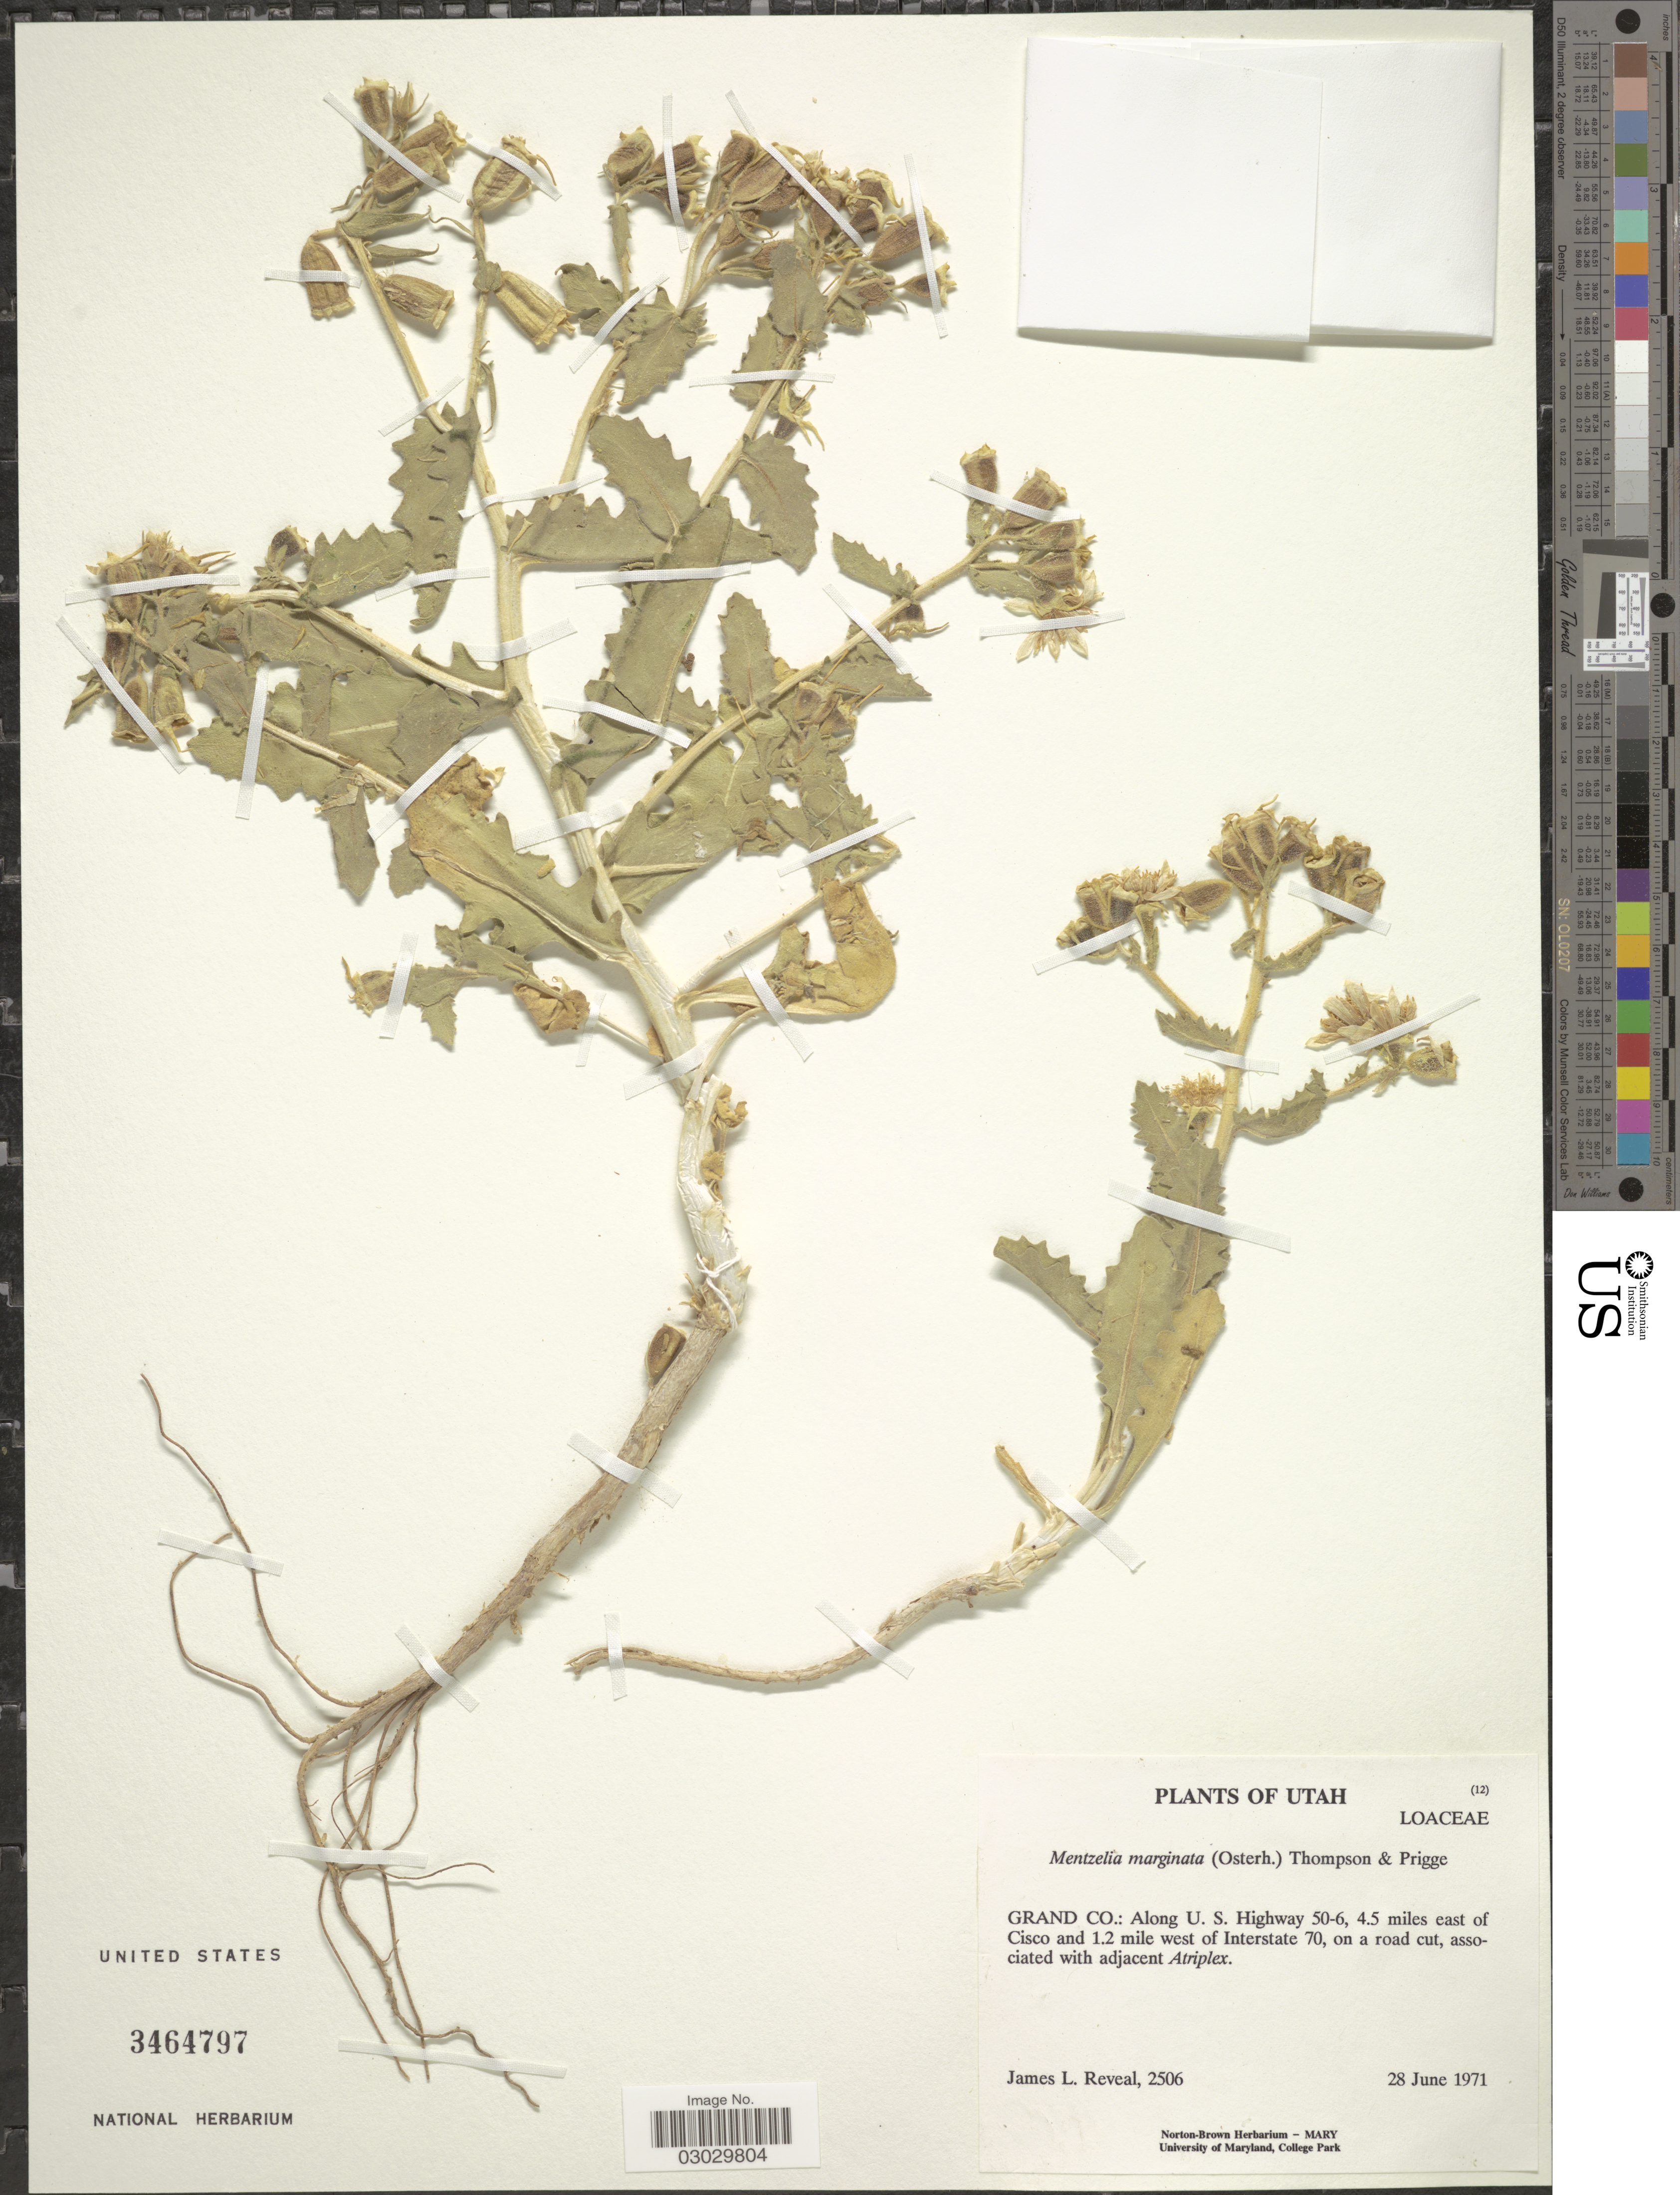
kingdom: Plantae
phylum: Tracheophyta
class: Magnoliopsida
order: Cornales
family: Loasaceae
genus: Mentzelia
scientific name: Mentzelia marginata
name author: (Osterh.) H.J. Thomps. & Prigge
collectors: J. L. Reveal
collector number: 2506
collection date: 1971-06-28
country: United States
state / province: Utah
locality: Grand Co.: Along U.S. Highway 50-6, 4.5 miles east of Cisco and 1.2 mile west of Interstate 70.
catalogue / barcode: US 3464797